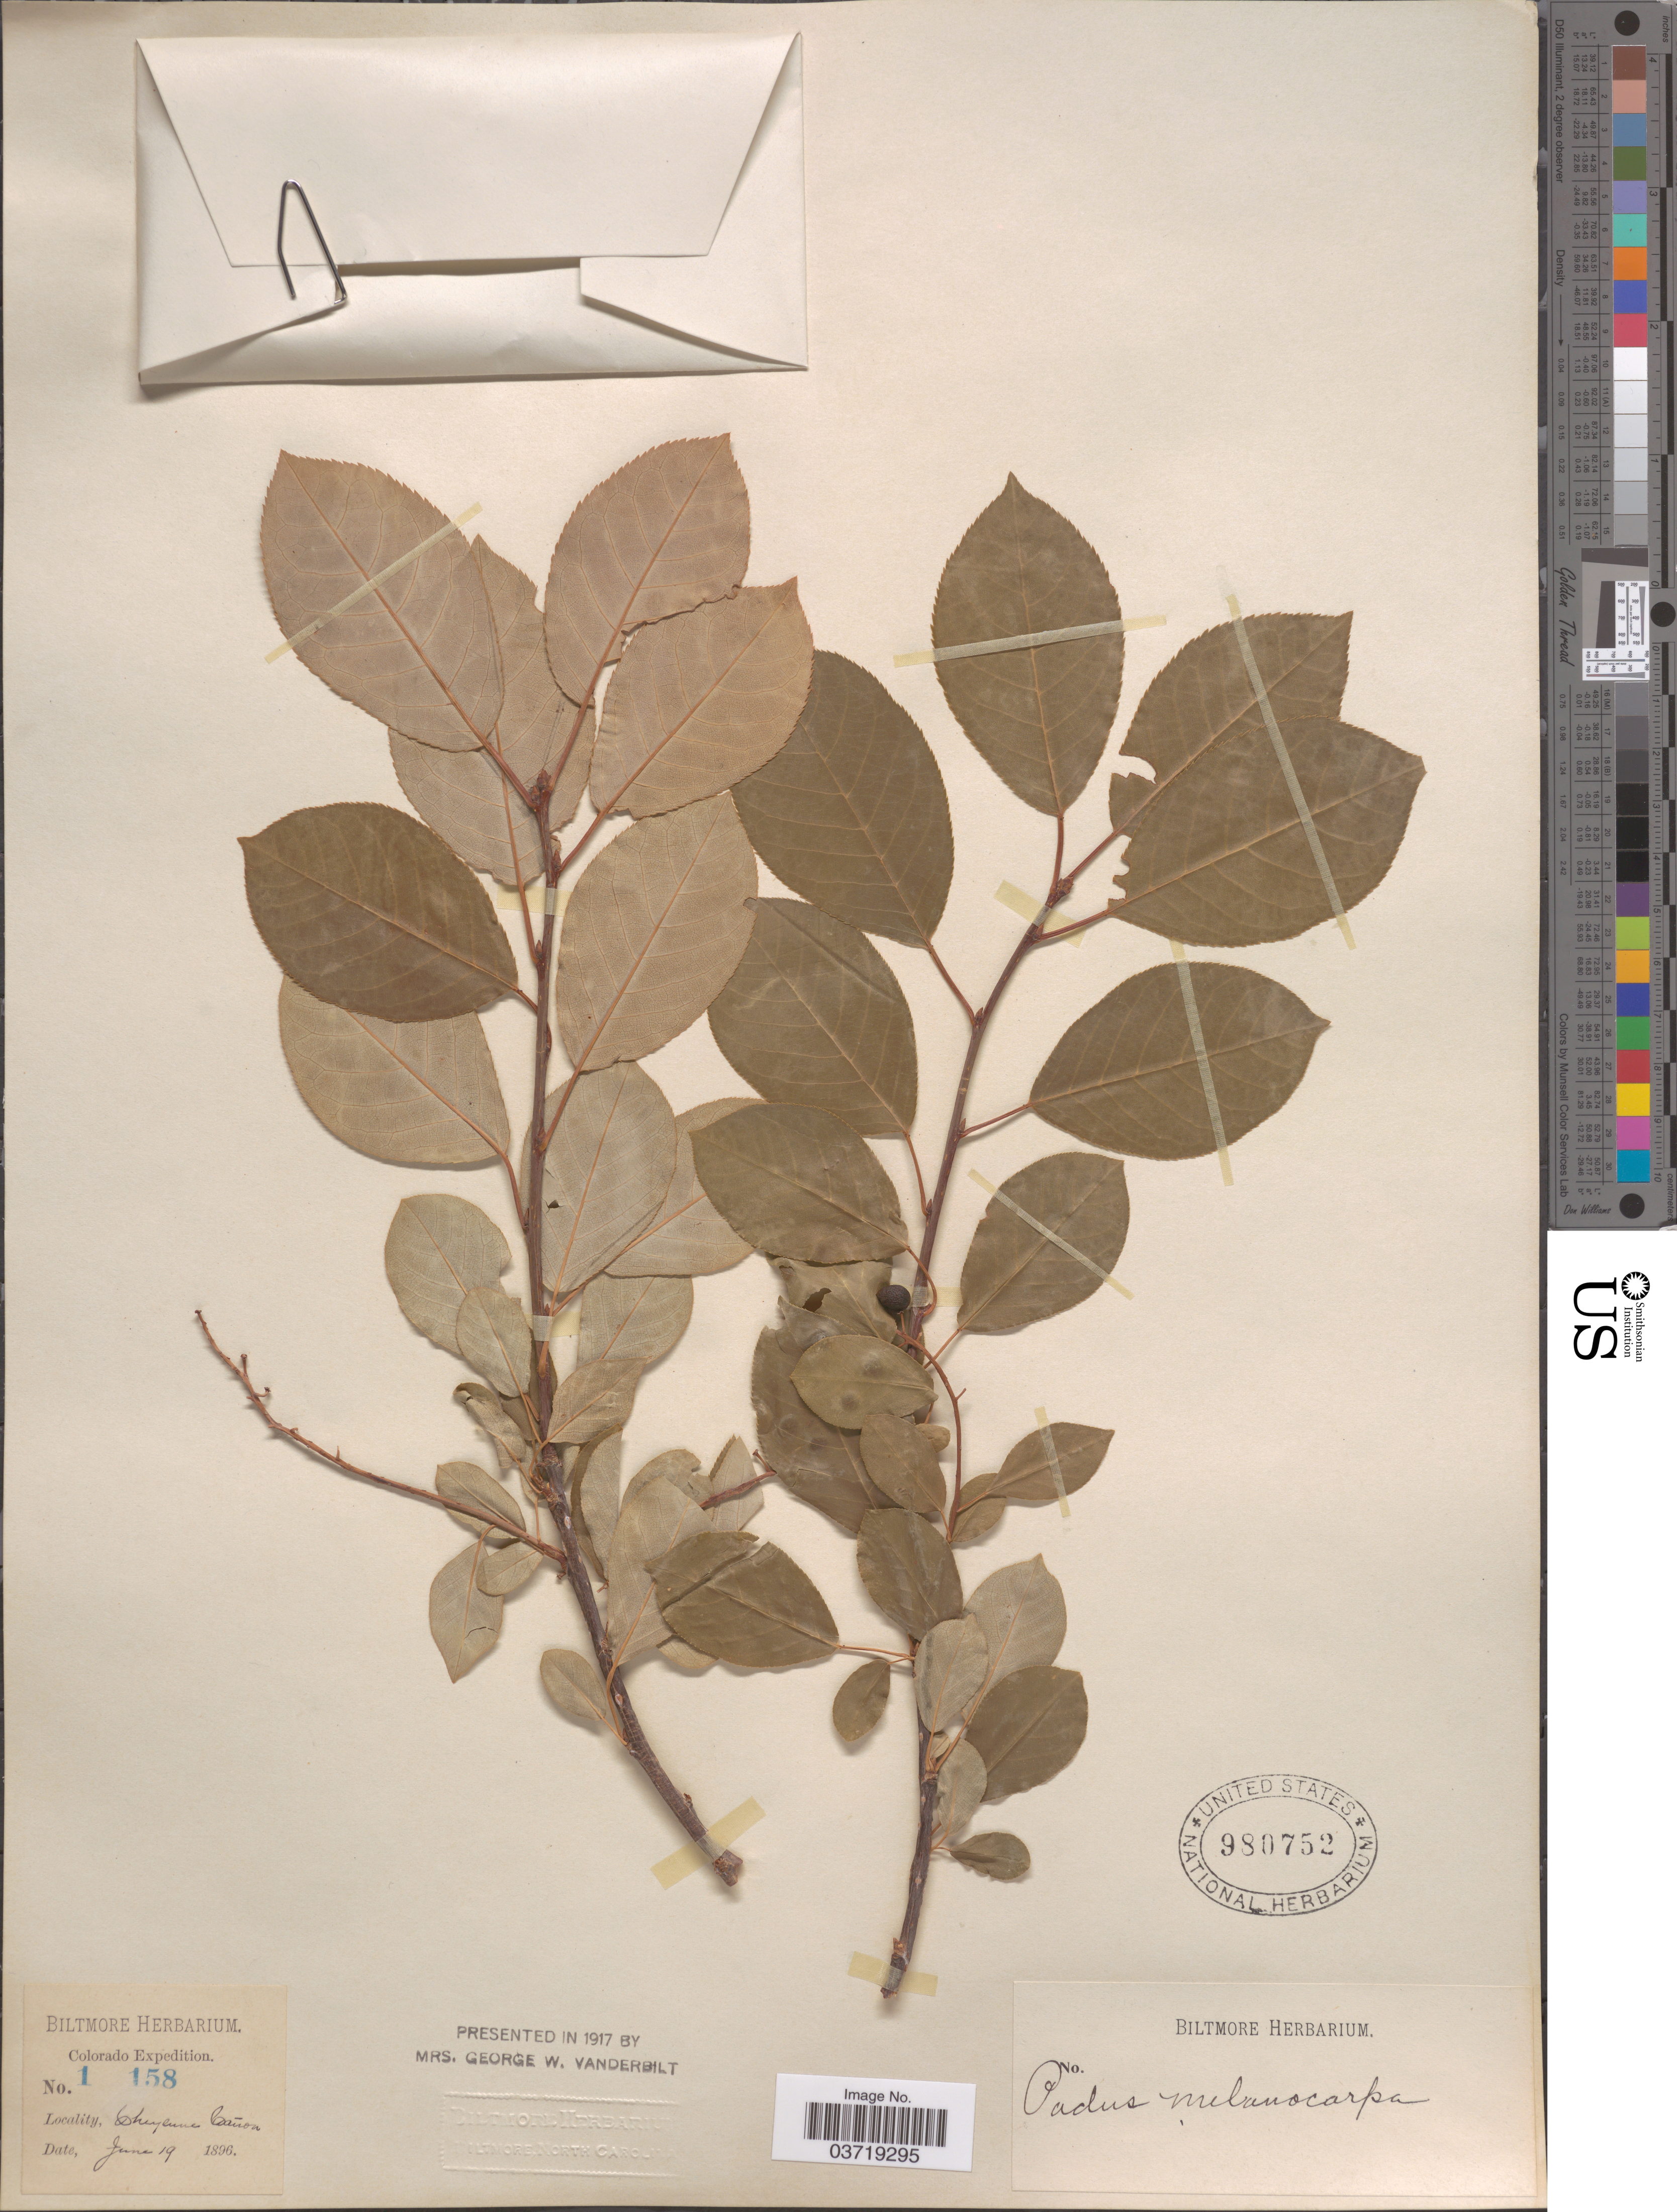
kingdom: Plantae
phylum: Tracheophyta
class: Magnoliopsida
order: Rosales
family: Rosaceae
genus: Prunus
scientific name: Prunus virginiana var. demissa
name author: (Nutt.) Torr.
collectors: ex herb. Biltmore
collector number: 1158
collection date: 1896-06-19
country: United States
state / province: Colorado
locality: Cheyenne Cañon.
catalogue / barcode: US 980752